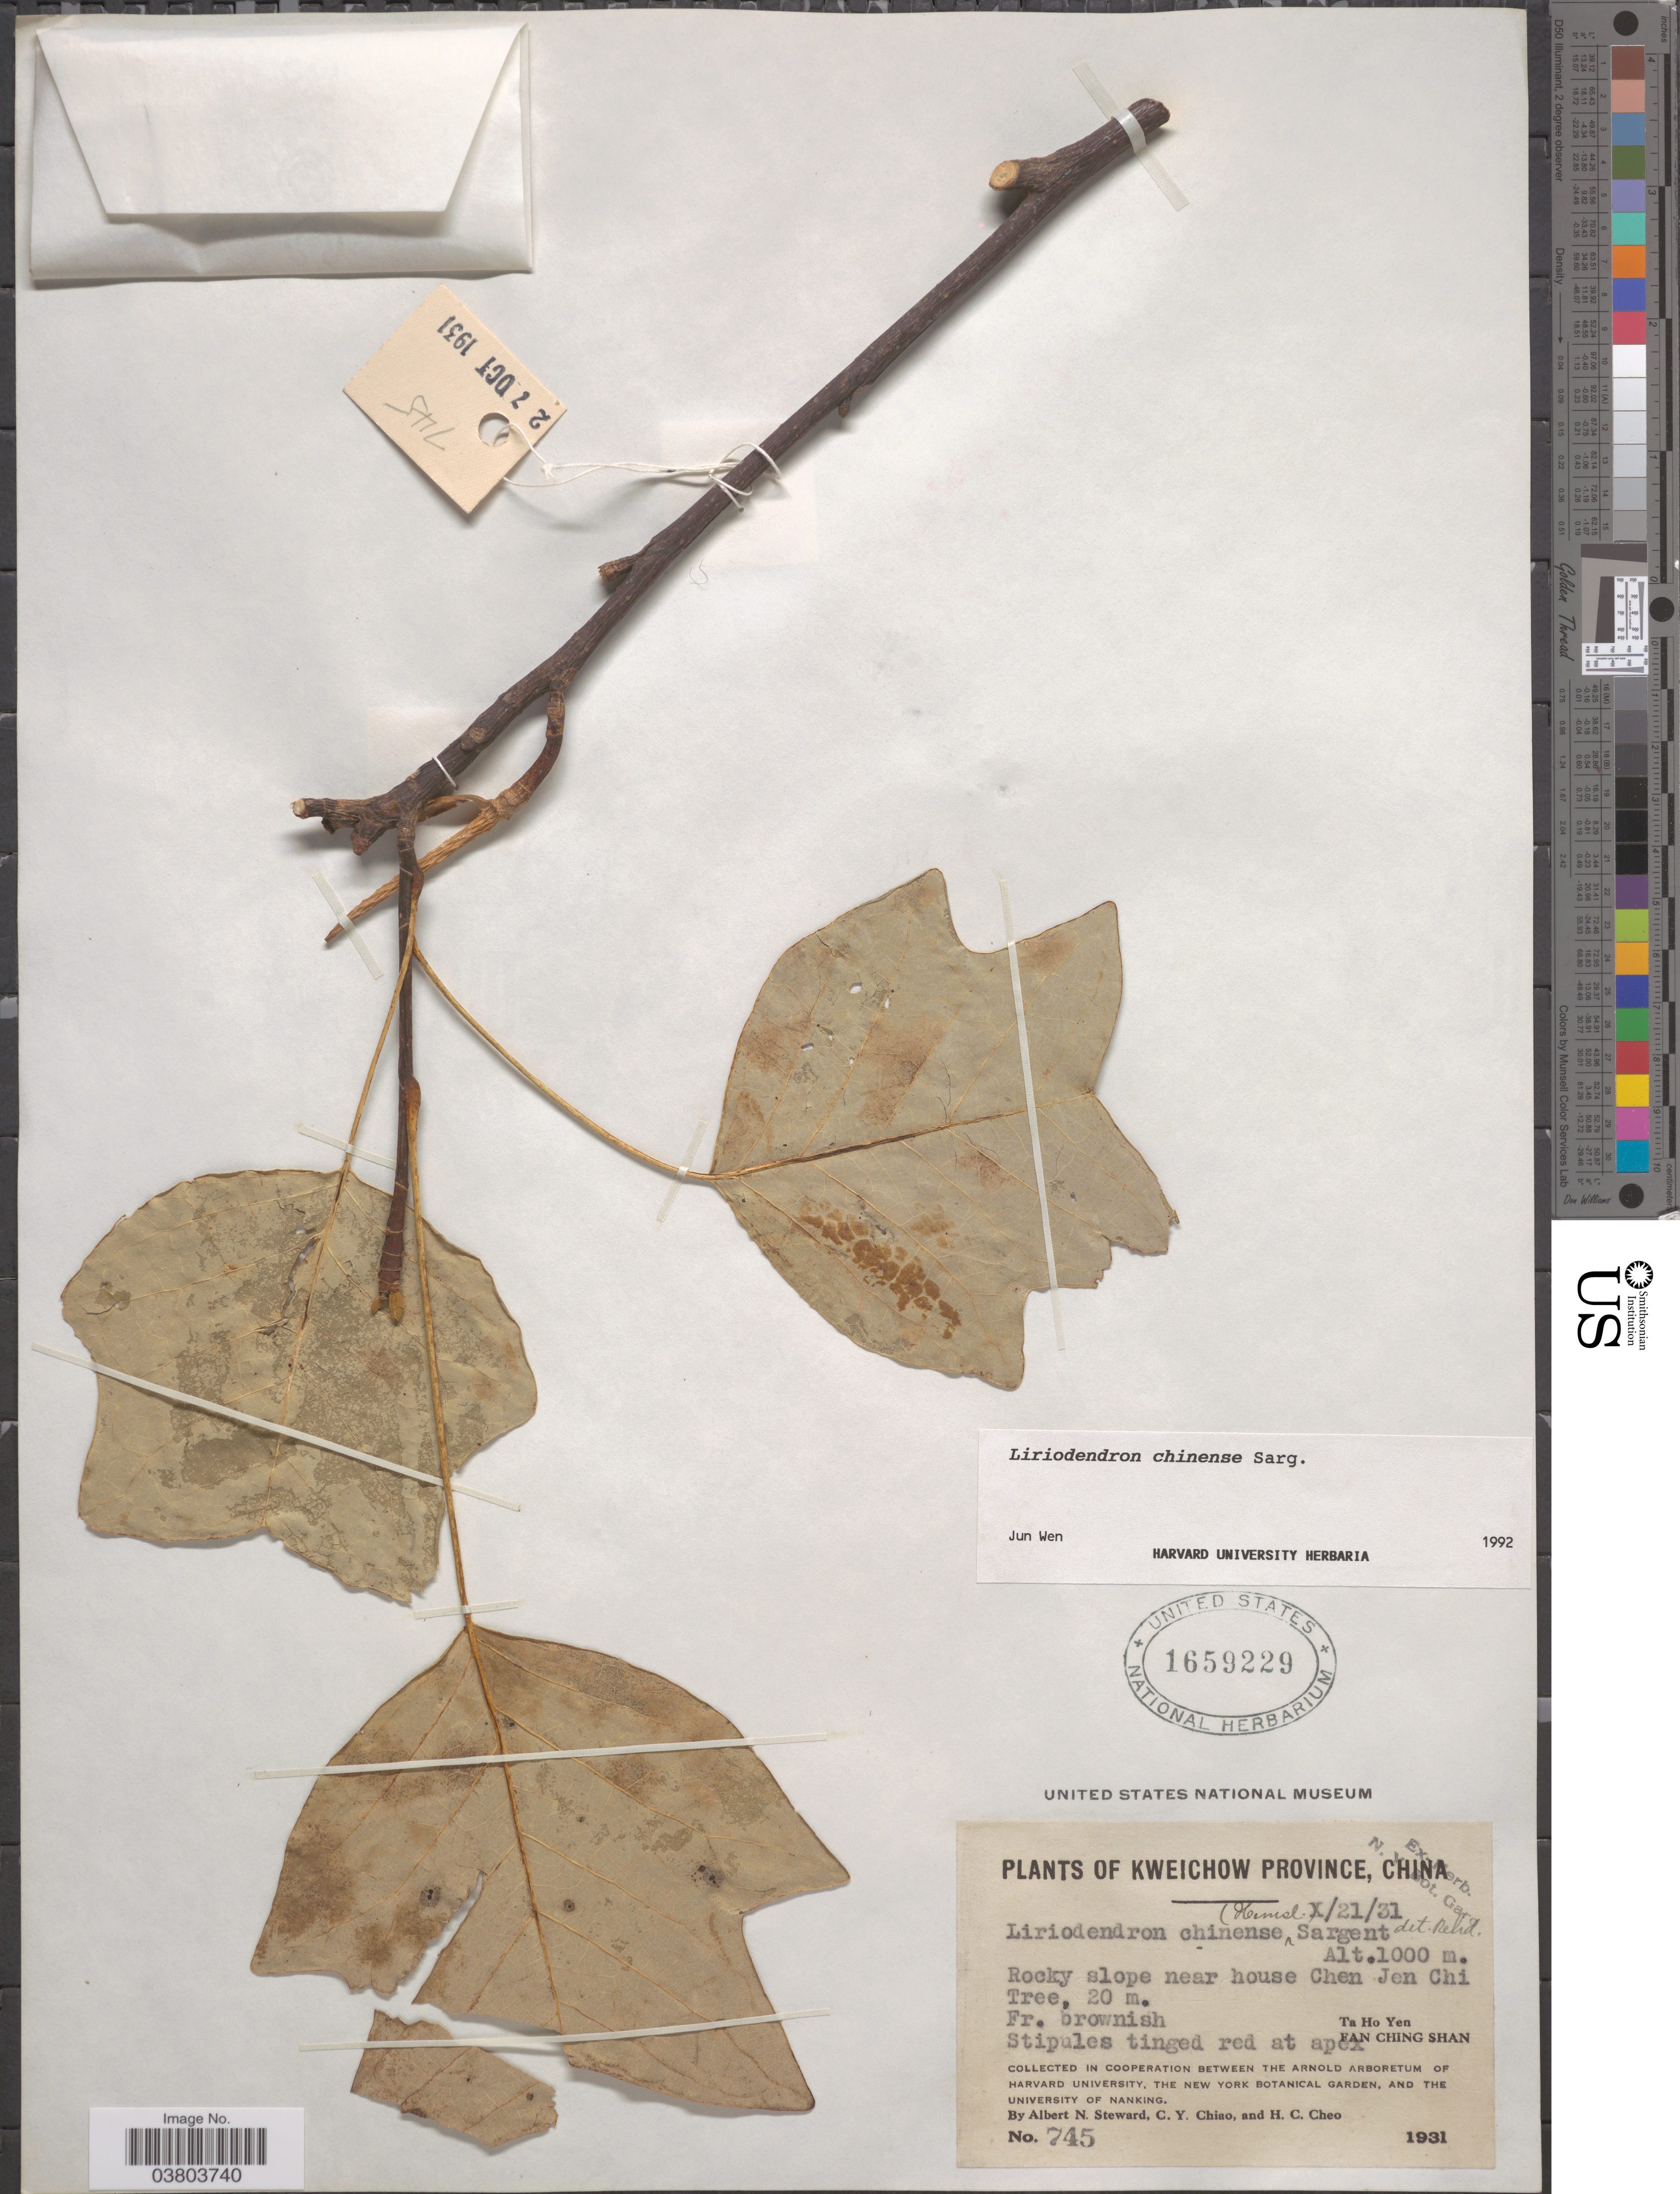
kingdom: Plantae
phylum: Tracheophyta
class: Magnoliopsida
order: Magnoliales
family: Magnoliaceae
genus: Liriodendron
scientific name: Liriodendron chinense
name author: (Hemsl.) Sarg.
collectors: A. N. Steward, C. Y. Chiao & H. Cheo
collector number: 745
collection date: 1931-10-21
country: China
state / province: Guizhou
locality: Kweichow Province. Rocky slope near house Chen Jen Chi. Ta Ho Yen. Fan Ching Shan.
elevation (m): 1000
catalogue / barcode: US 1659229